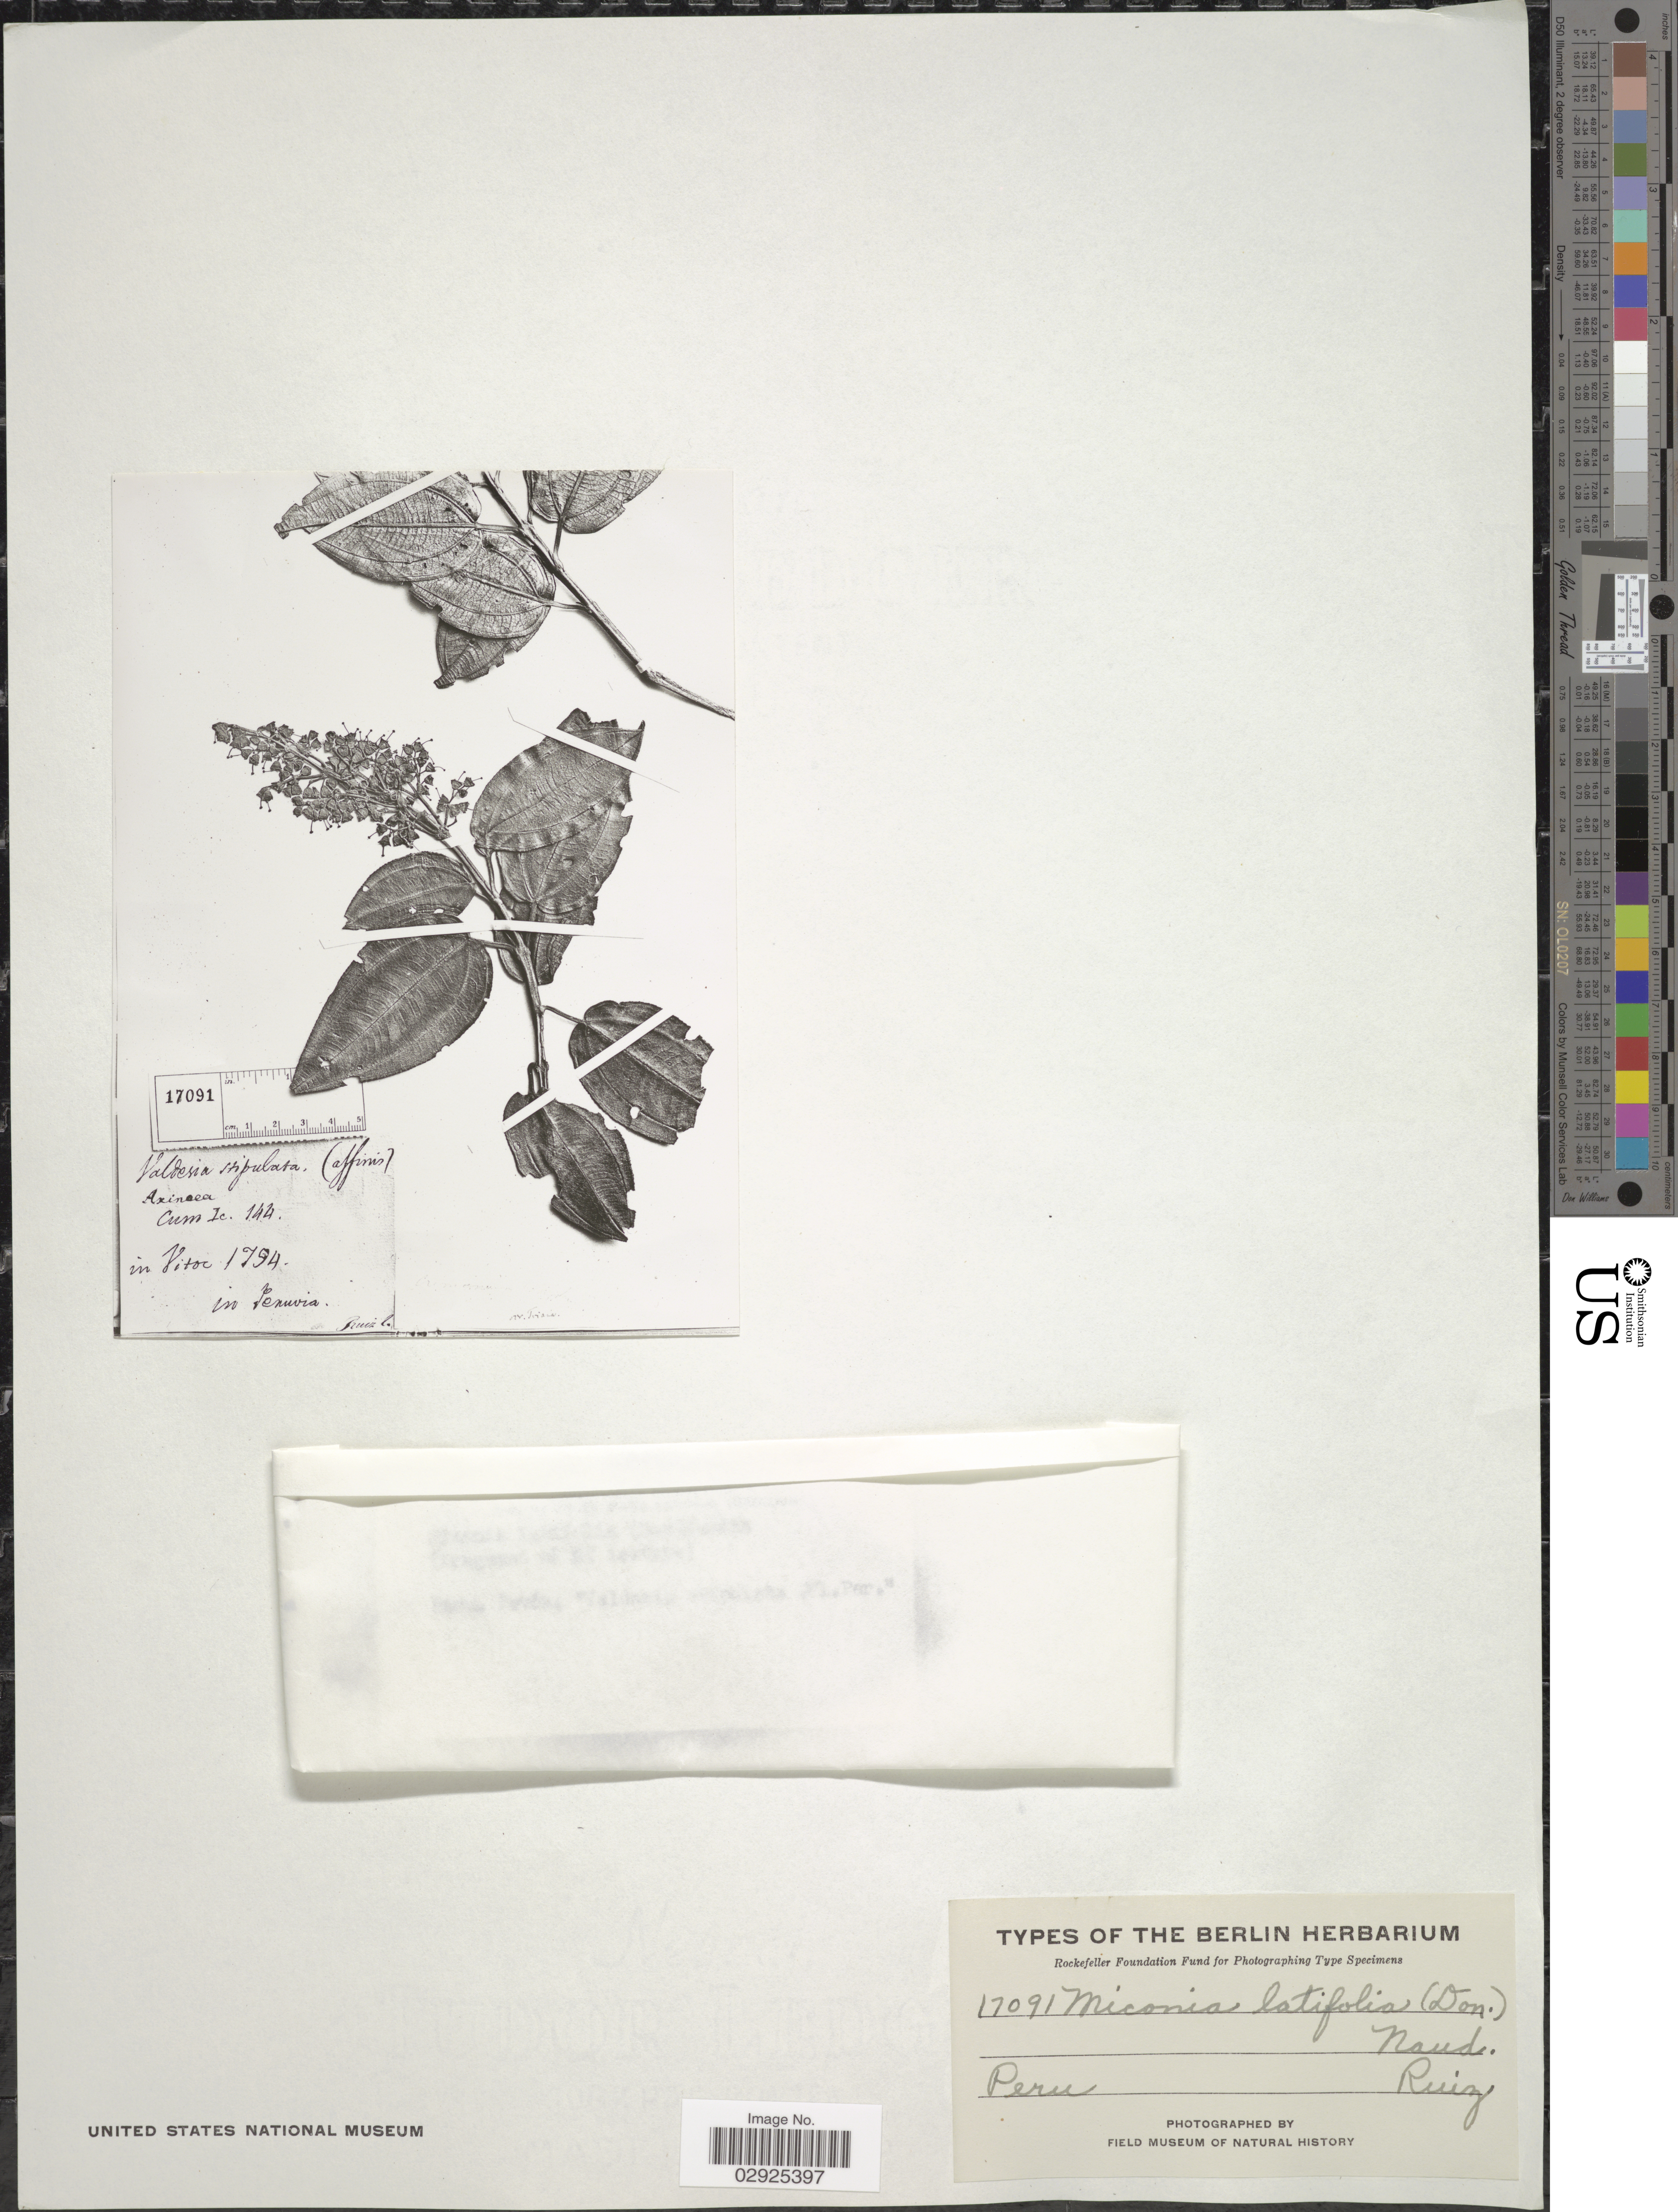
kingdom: Plantae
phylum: Tracheophyta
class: Magnoliopsida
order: Myrtales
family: Melastomataceae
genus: Miconia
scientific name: Miconia latifolia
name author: (D. Don) Naudin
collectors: Ruiz, --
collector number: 17091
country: Peru